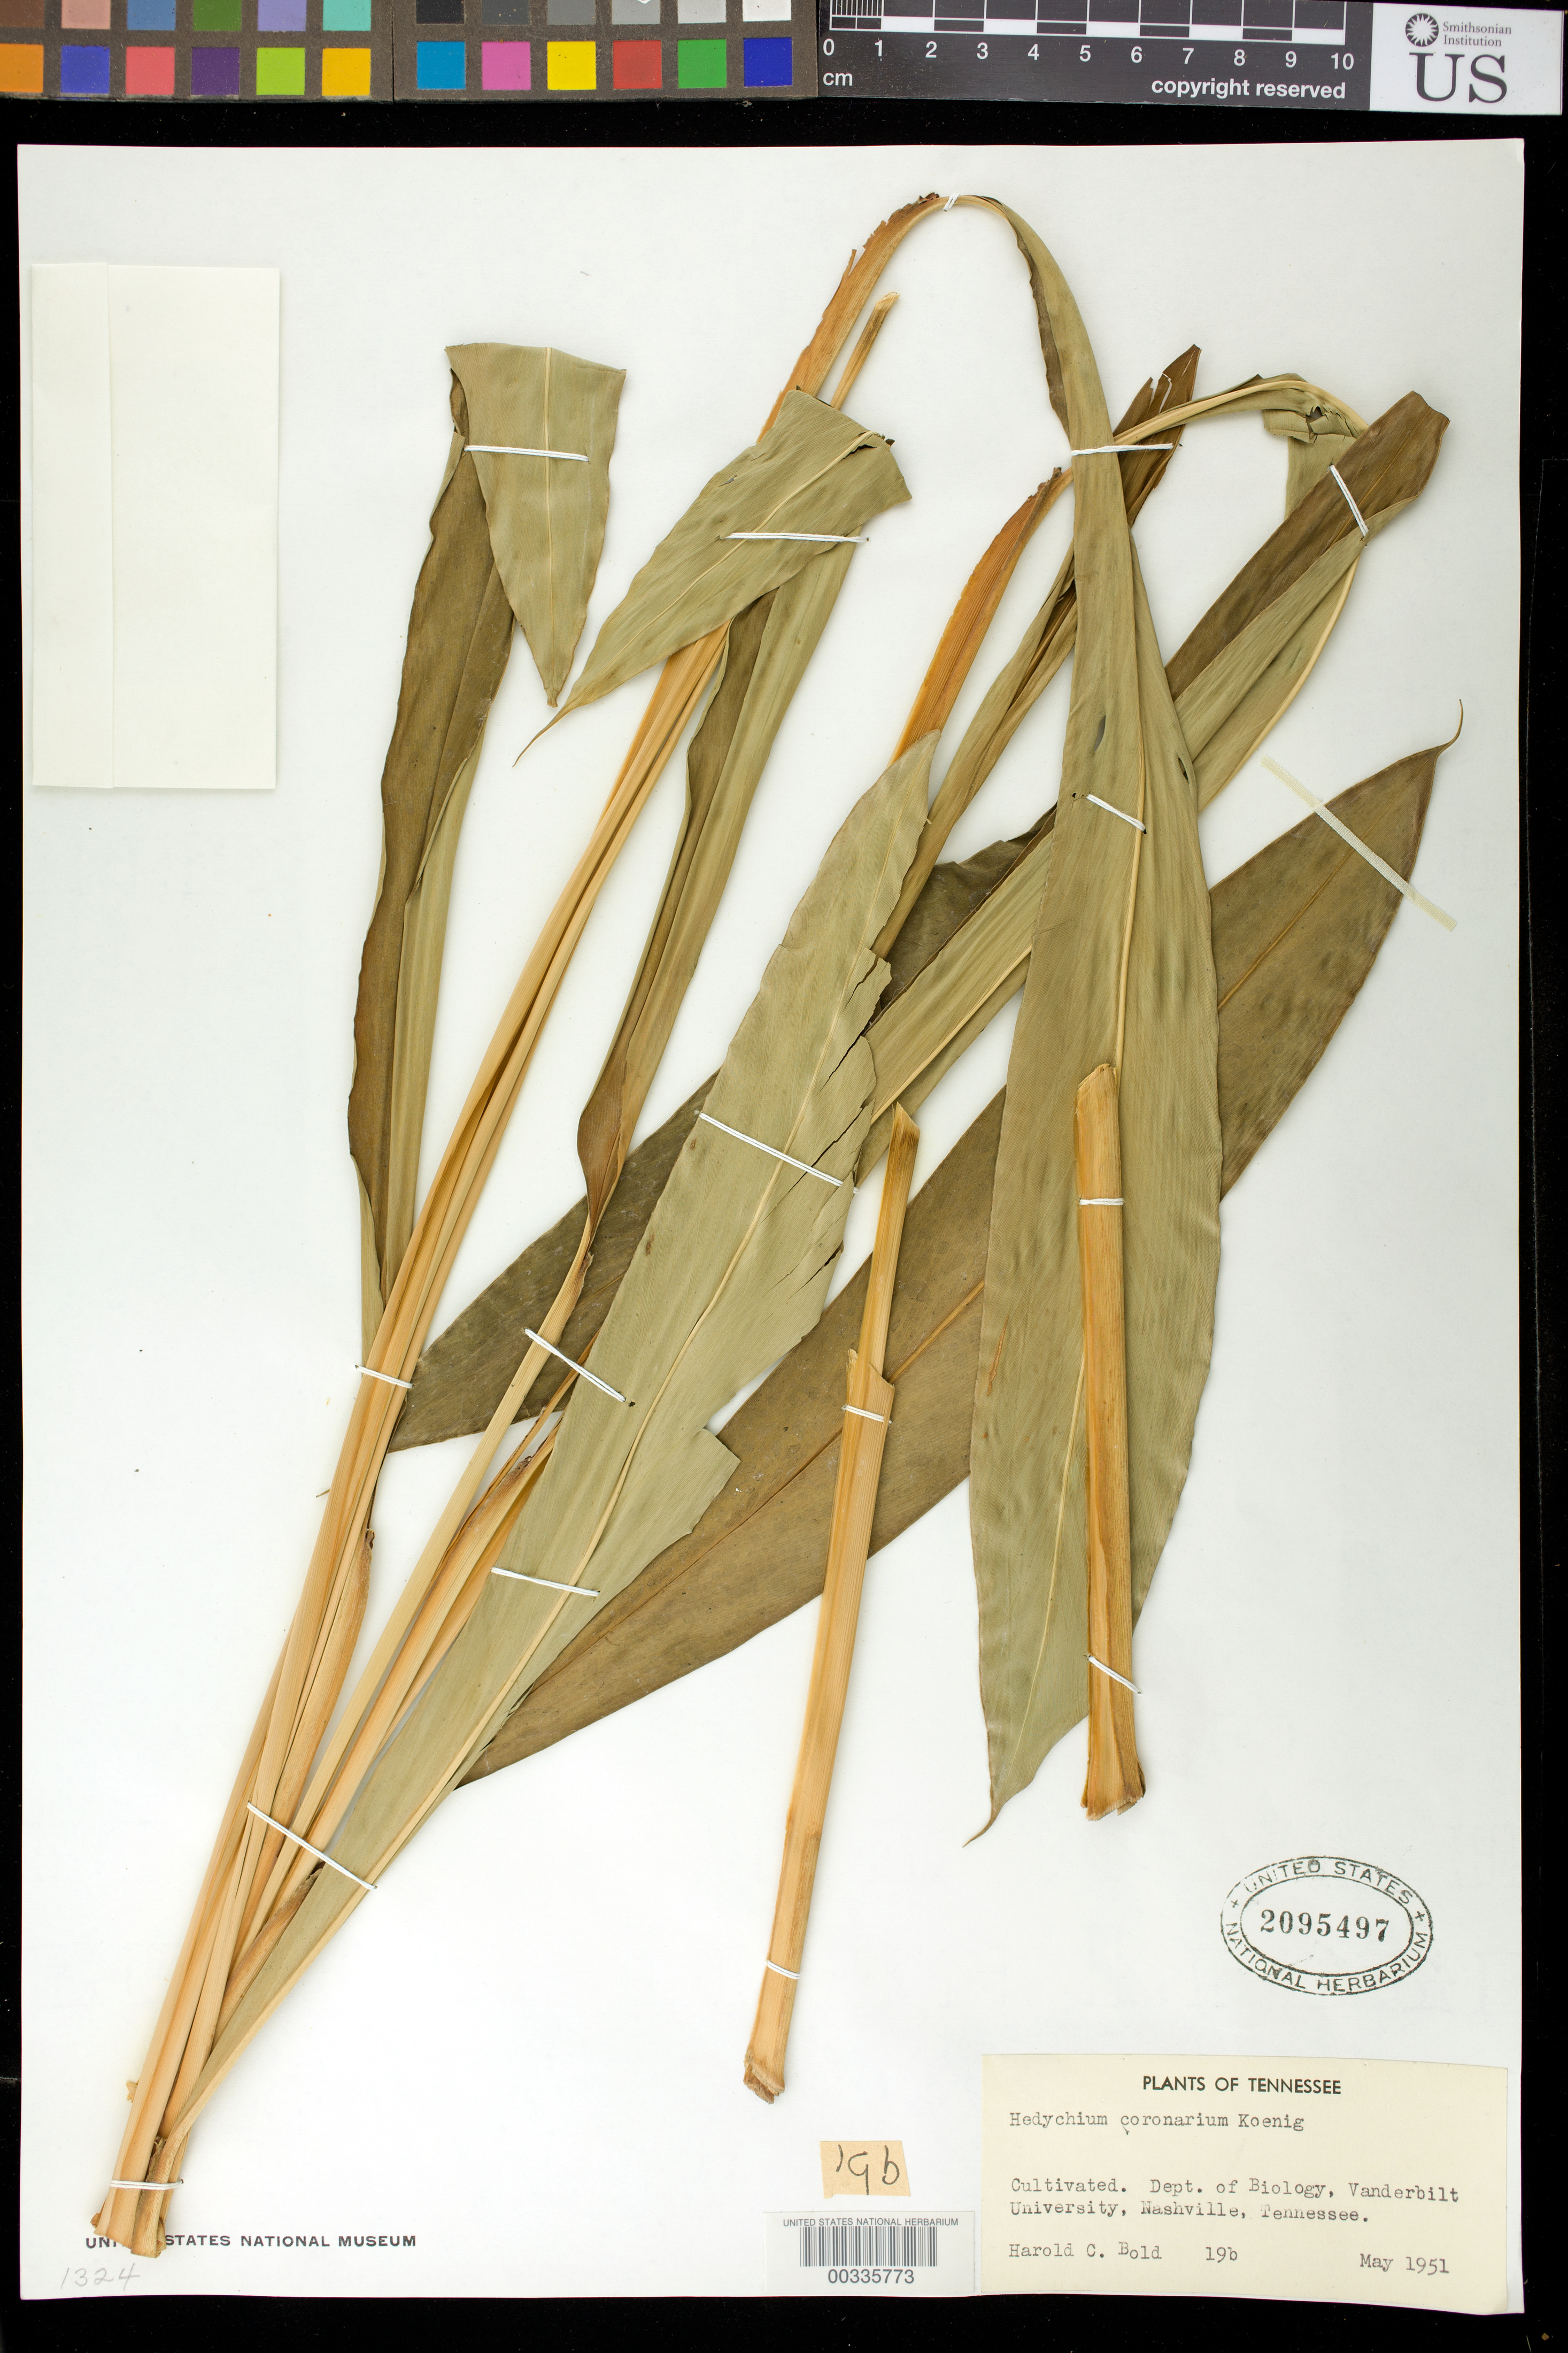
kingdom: Plantae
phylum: Tracheophyta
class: Liliopsida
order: Zingiberales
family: Zingiberaceae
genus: Hedychium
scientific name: Hedychium coronarium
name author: J. Koenig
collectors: H. Bold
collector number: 19b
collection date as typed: May 1951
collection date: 1951-05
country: United States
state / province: Florida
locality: Southern Florida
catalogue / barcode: US 2095497